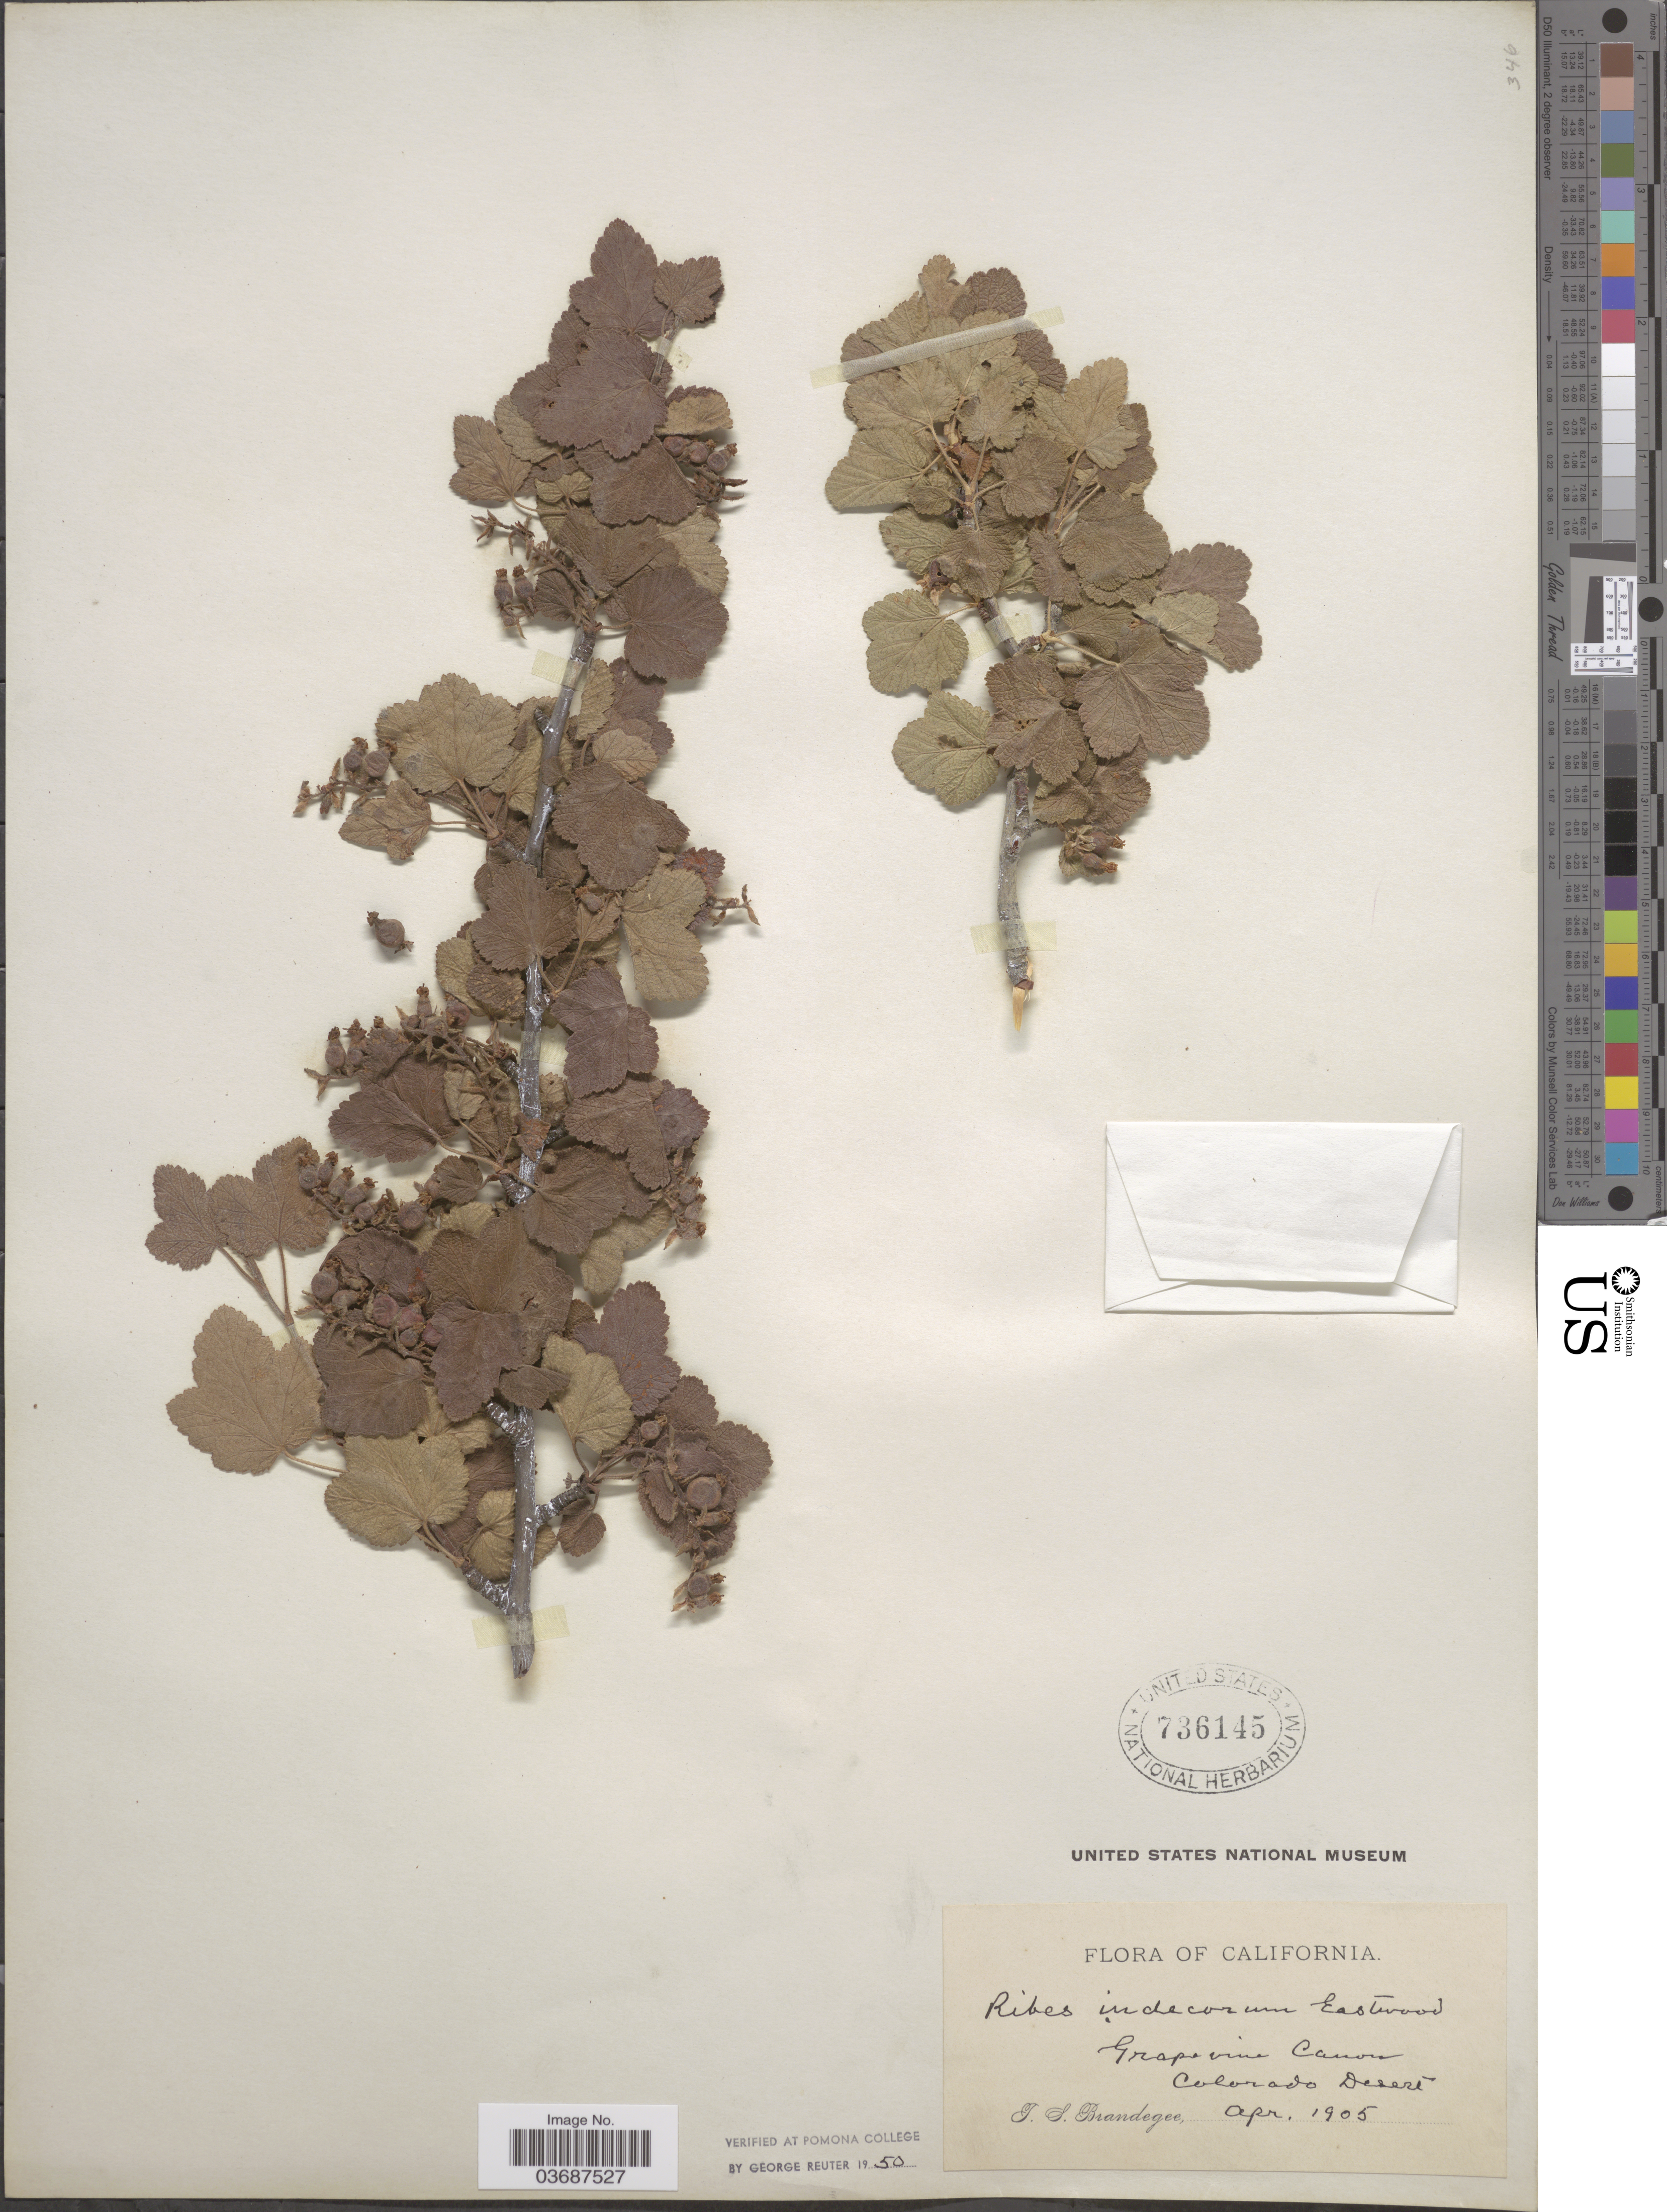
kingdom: Plantae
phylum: Tracheophyta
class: Magnoliopsida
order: Saxifragales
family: Grossulariaceae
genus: Ribes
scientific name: Ribes indecorum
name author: Eastw.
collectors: T. S. Brandegee (herbarium)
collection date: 1905-04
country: United States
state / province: California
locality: Grapevine Canon. Colorado Desert.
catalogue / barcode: US 736145